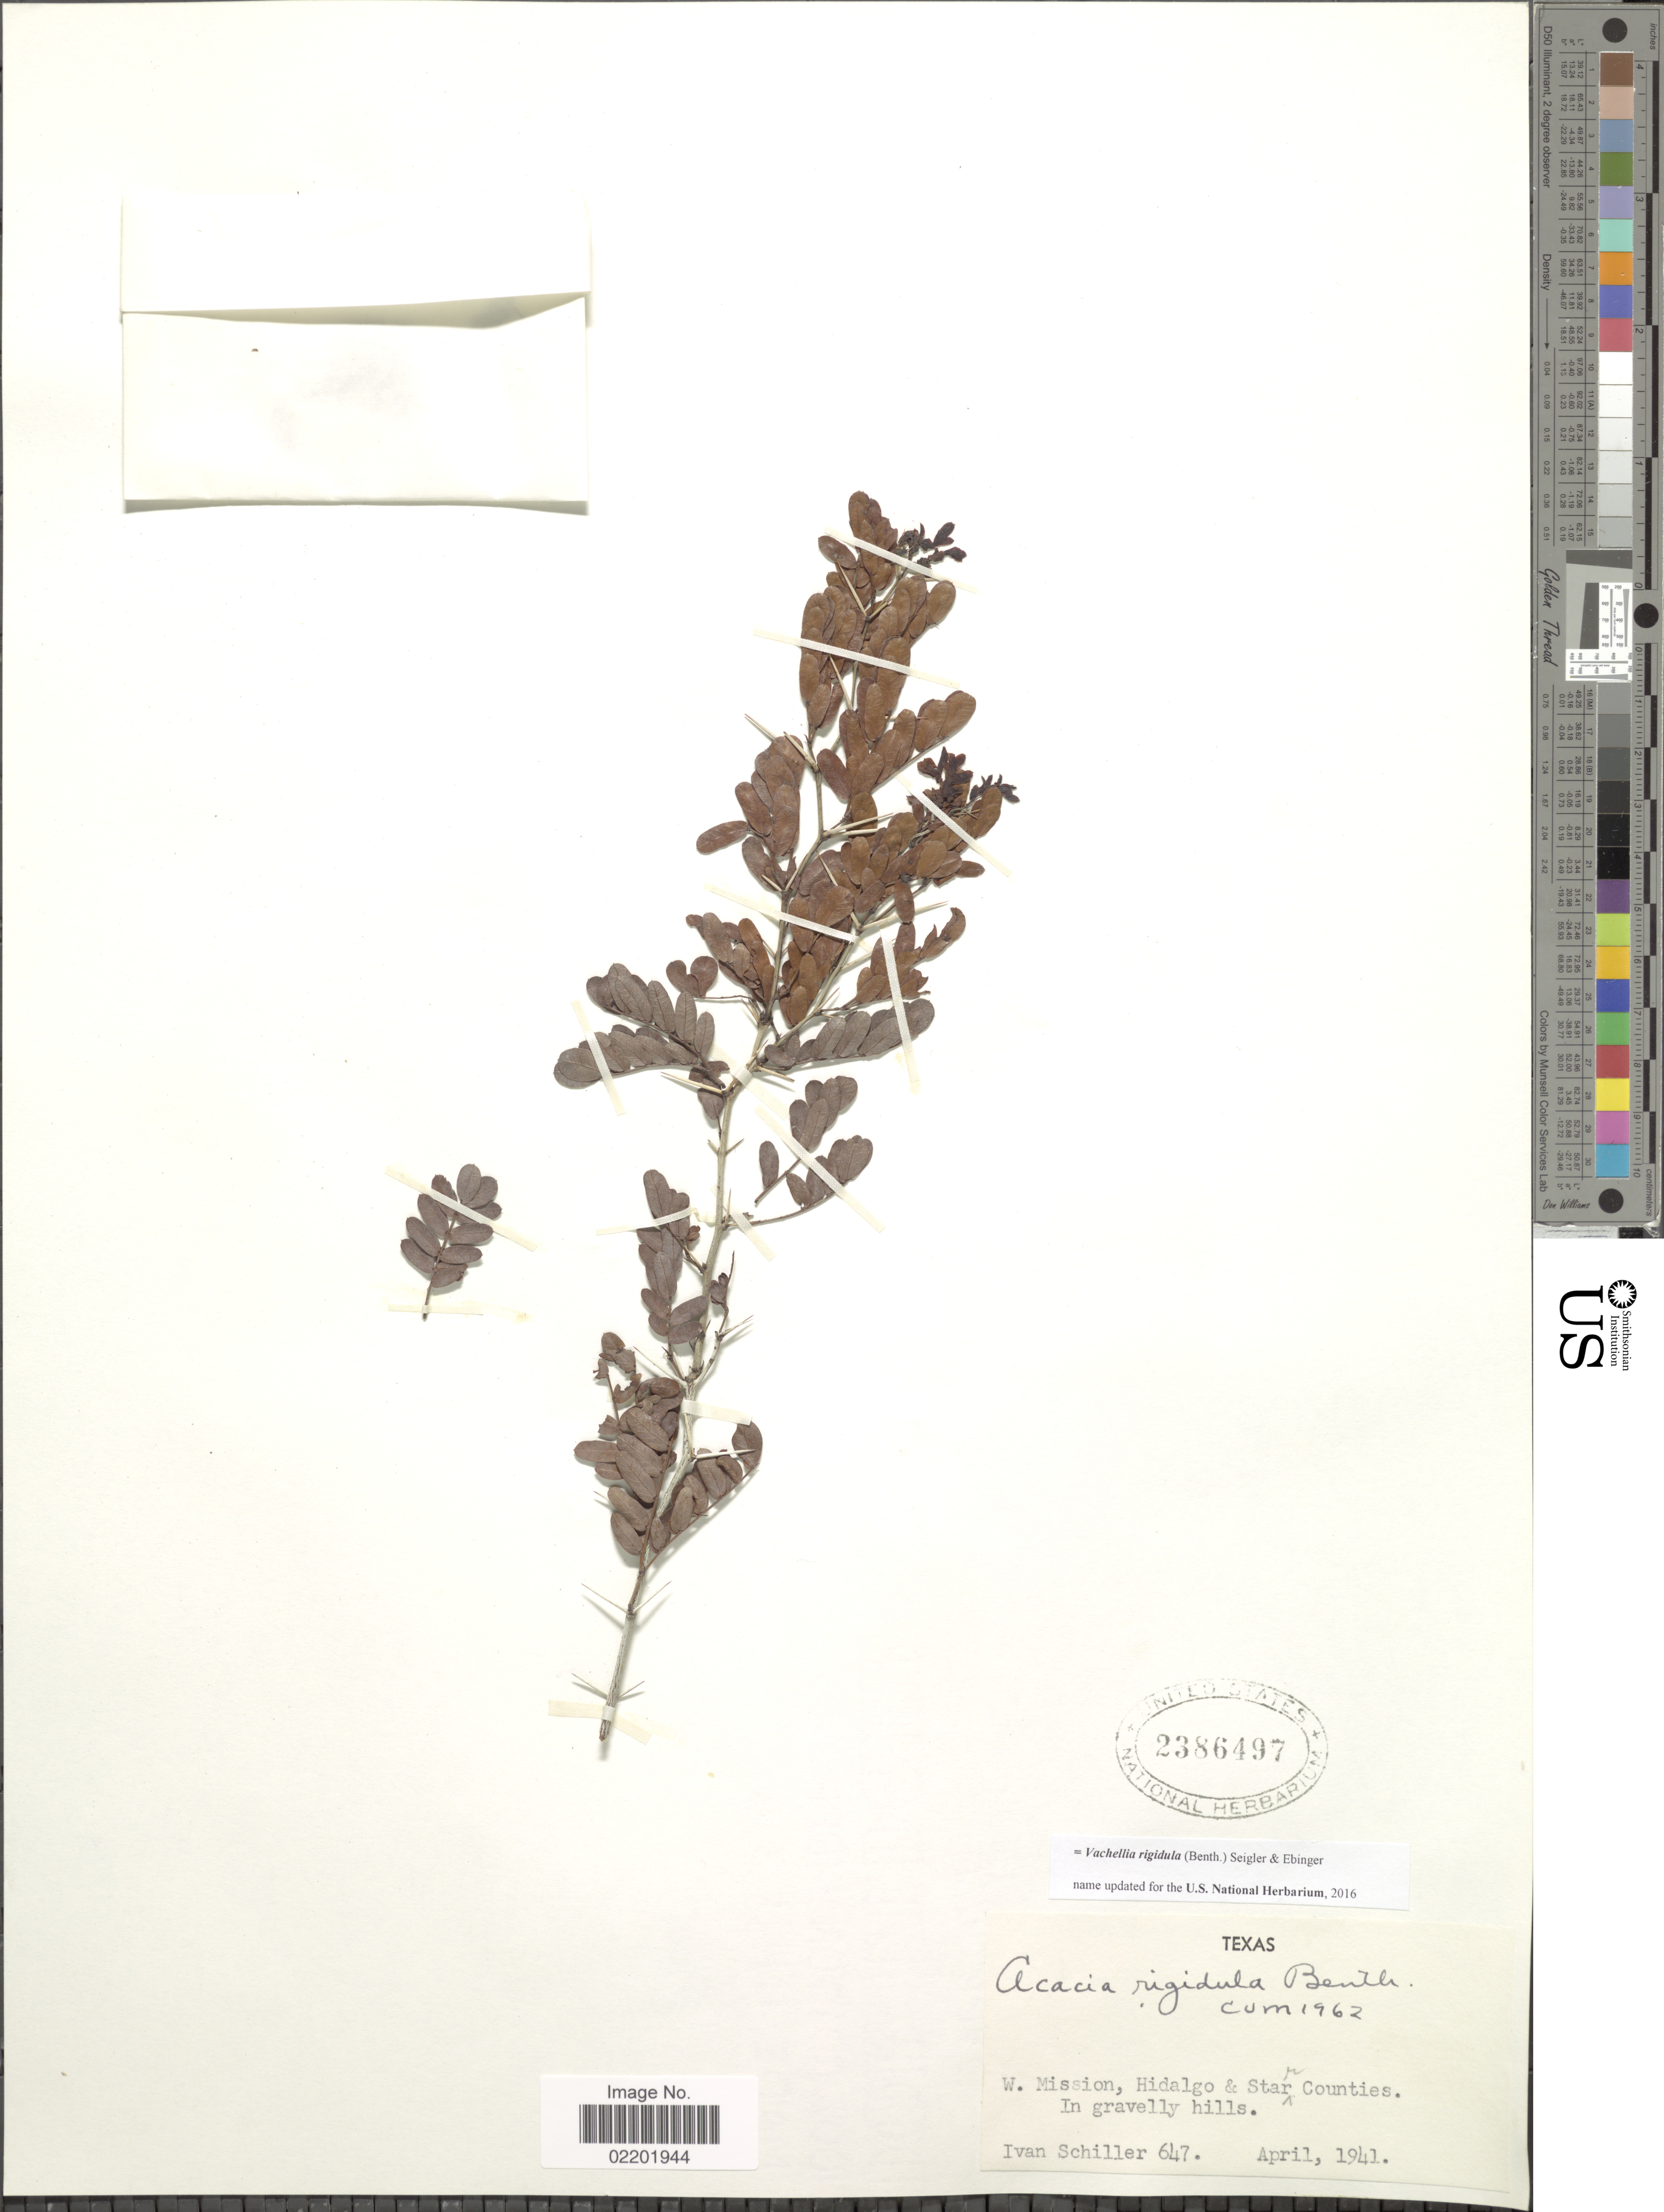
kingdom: Plantae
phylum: Tracheophyta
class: Magnoliopsida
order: Fabales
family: Fabaceae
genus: Vachellia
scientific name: Vachellia rigidula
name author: (Benth.) Seigler & Ebinger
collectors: I. Schiller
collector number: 647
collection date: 1941-04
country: United States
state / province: Texas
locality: W. Mission, Hidalgo & Starr Counties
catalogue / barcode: US 2386497